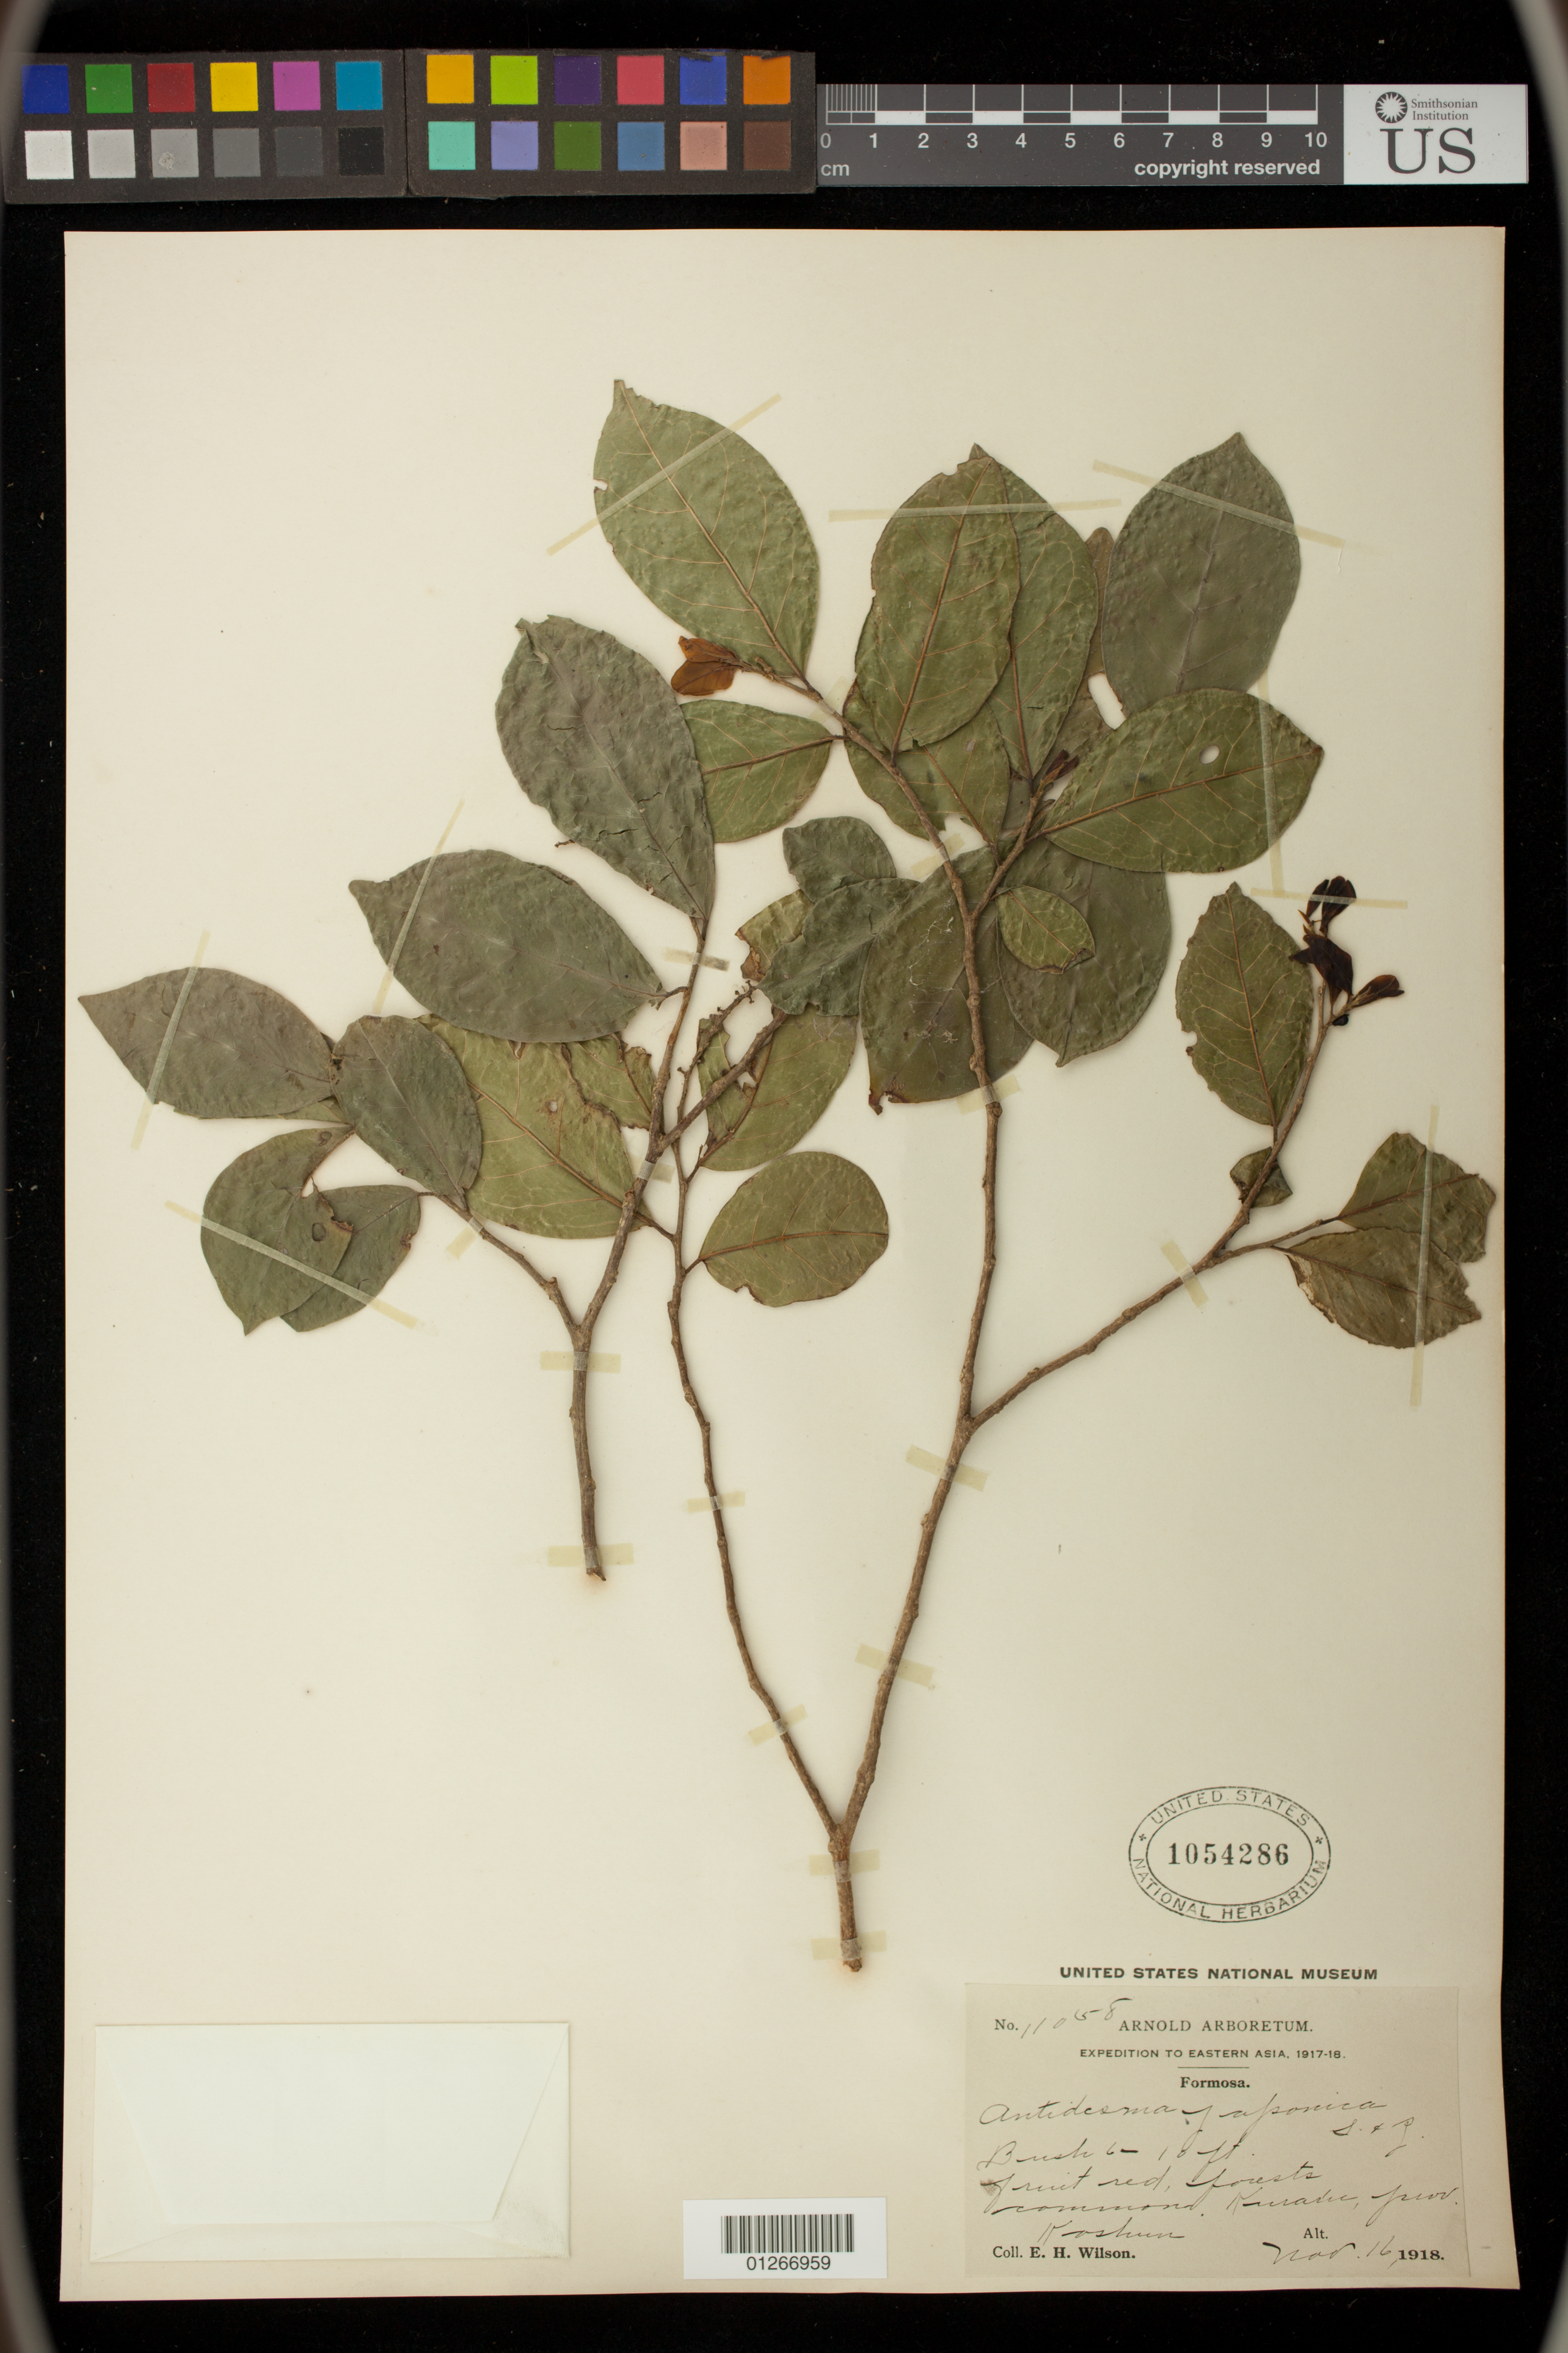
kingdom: Plantae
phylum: Tracheophyta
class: Magnoliopsida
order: Malpighiales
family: Phyllanthaceae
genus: Antidesma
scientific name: Antidesma japonicum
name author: Siebert & Zucc.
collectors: E. Wilson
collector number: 11058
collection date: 1918-11-16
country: Taiwan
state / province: Kaohsiung City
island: Taiwan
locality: Kuradu, prov. Koshun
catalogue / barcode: US 1054286